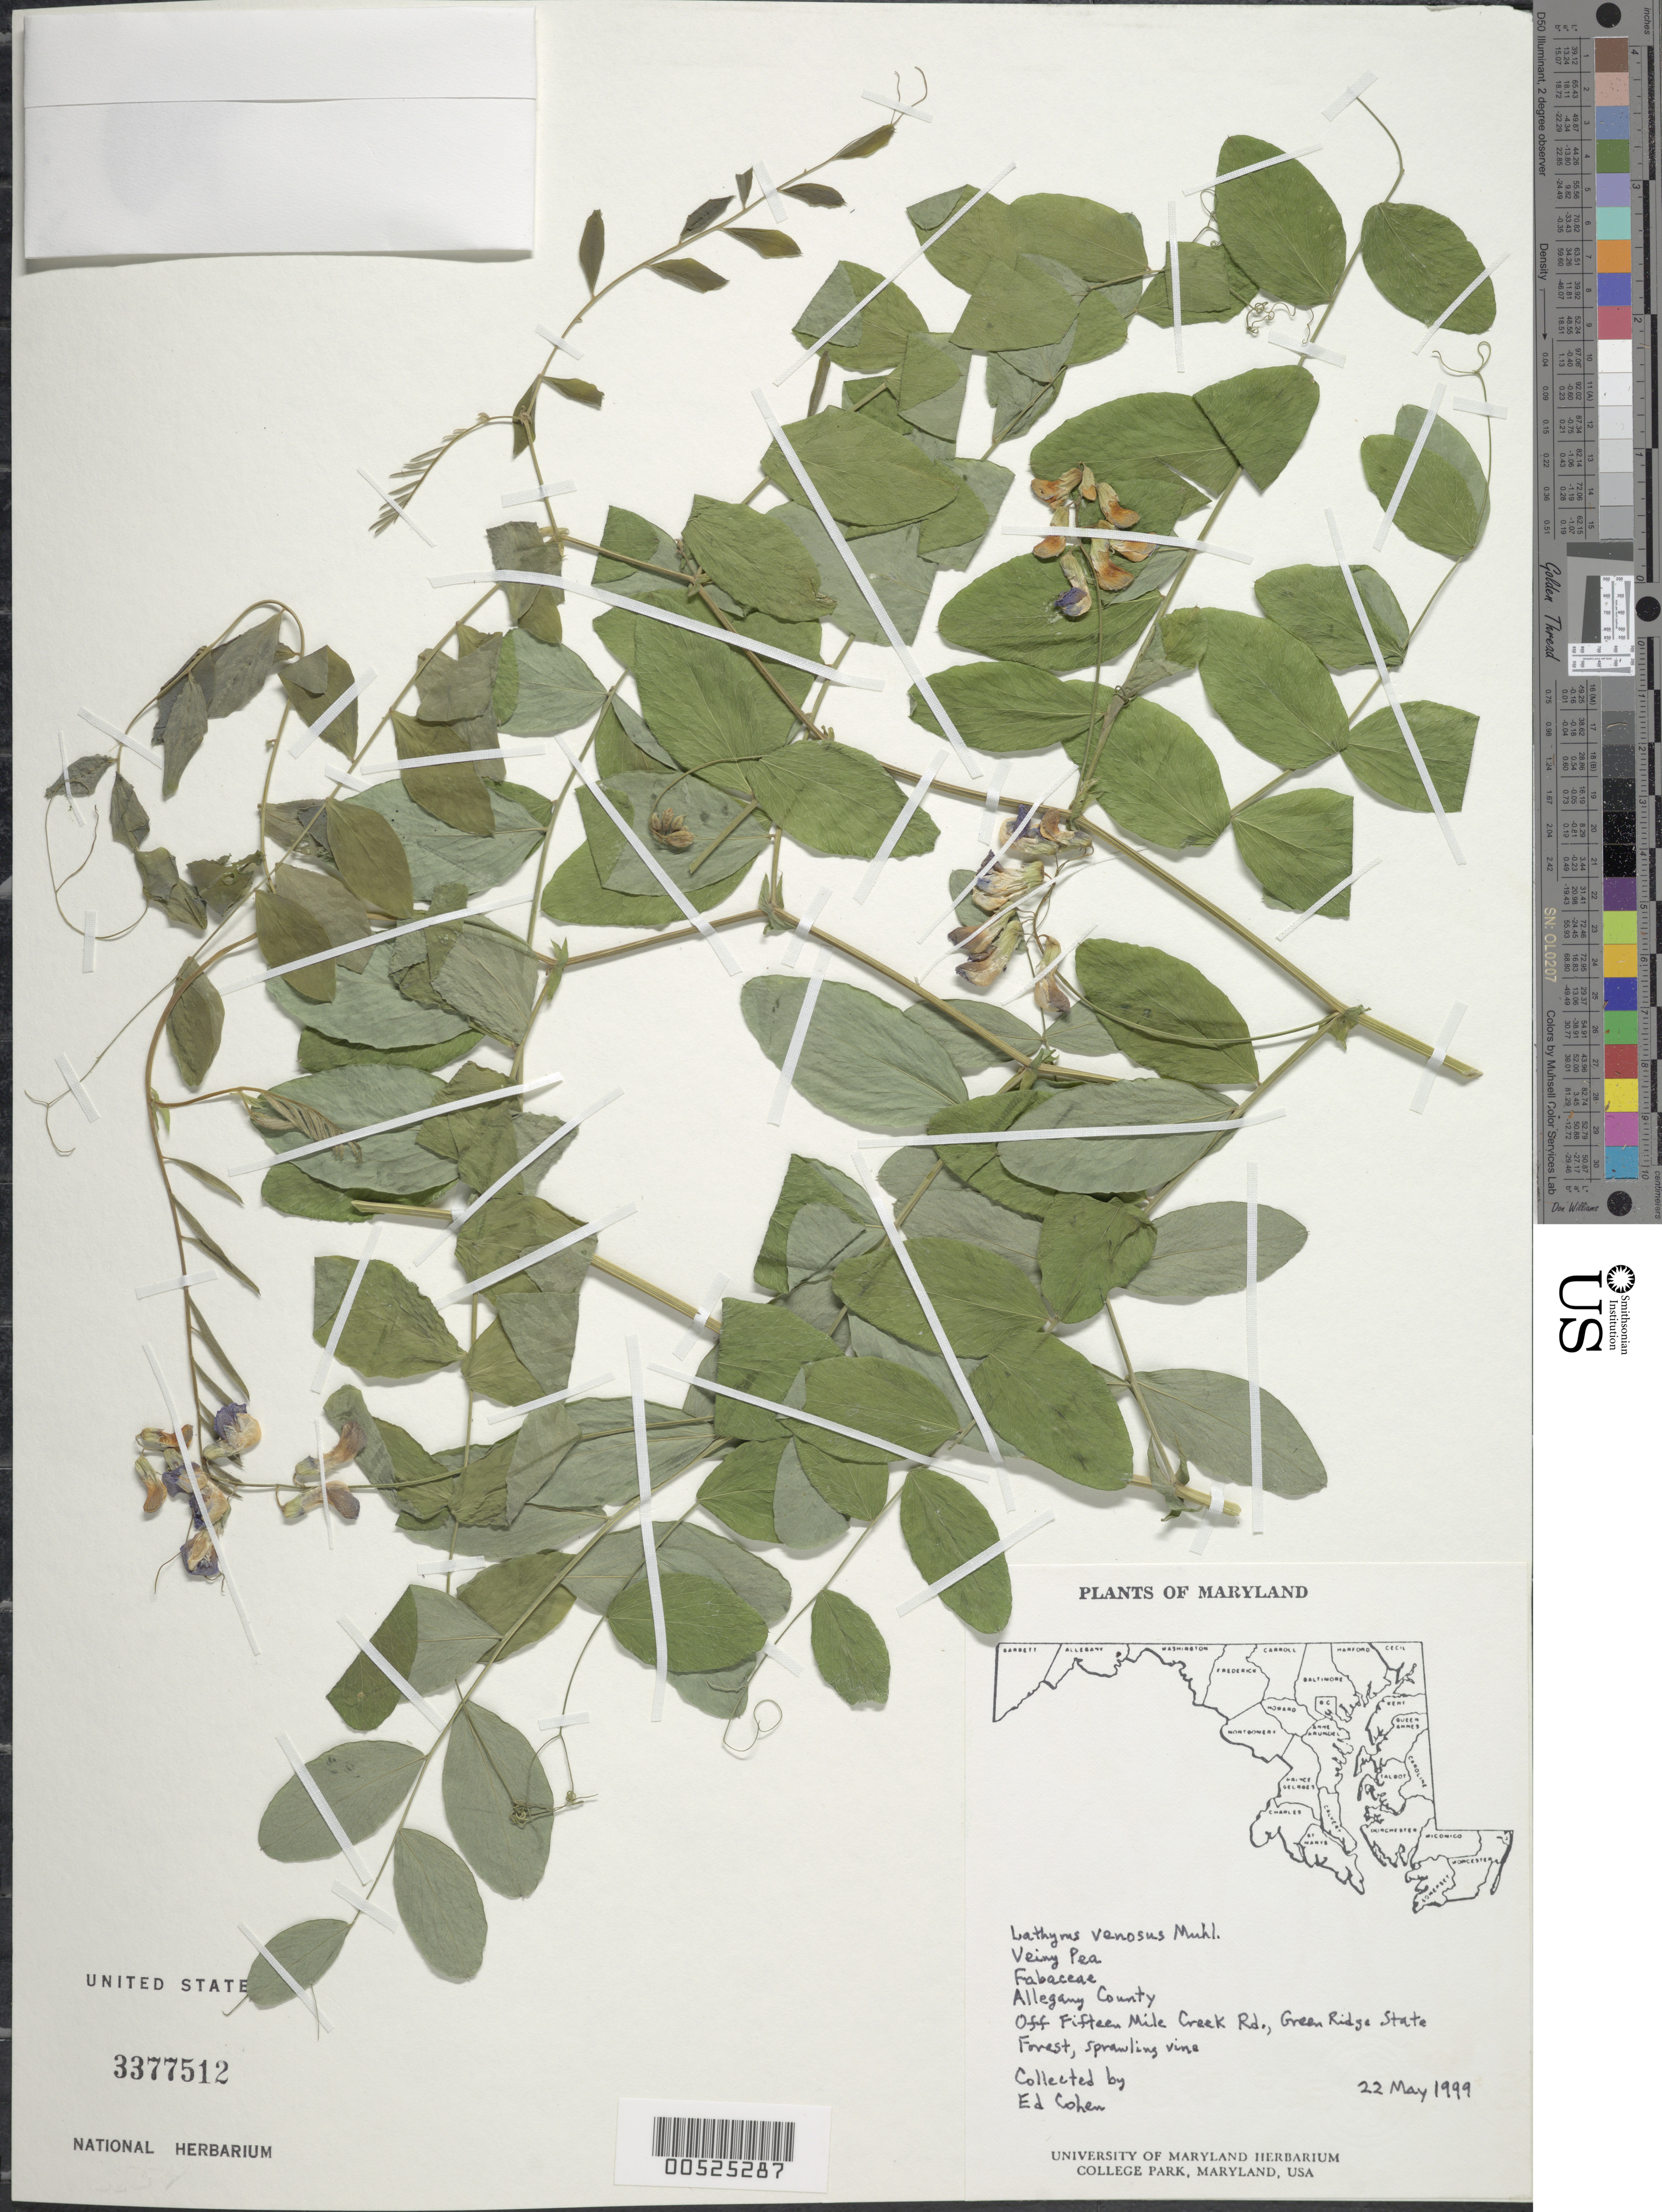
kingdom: Plantae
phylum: Tracheophyta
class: Magnoliopsida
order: Fabales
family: Fabaceae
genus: Lathyrus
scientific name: Lathyrus venosus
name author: Muhl. ex Willd.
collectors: E. Cohen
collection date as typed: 22 May 1999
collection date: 1999-05-22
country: United States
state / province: Maryland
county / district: Allegany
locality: Off fifteen mile creek rd., green ridge state forest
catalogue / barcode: US 3377512